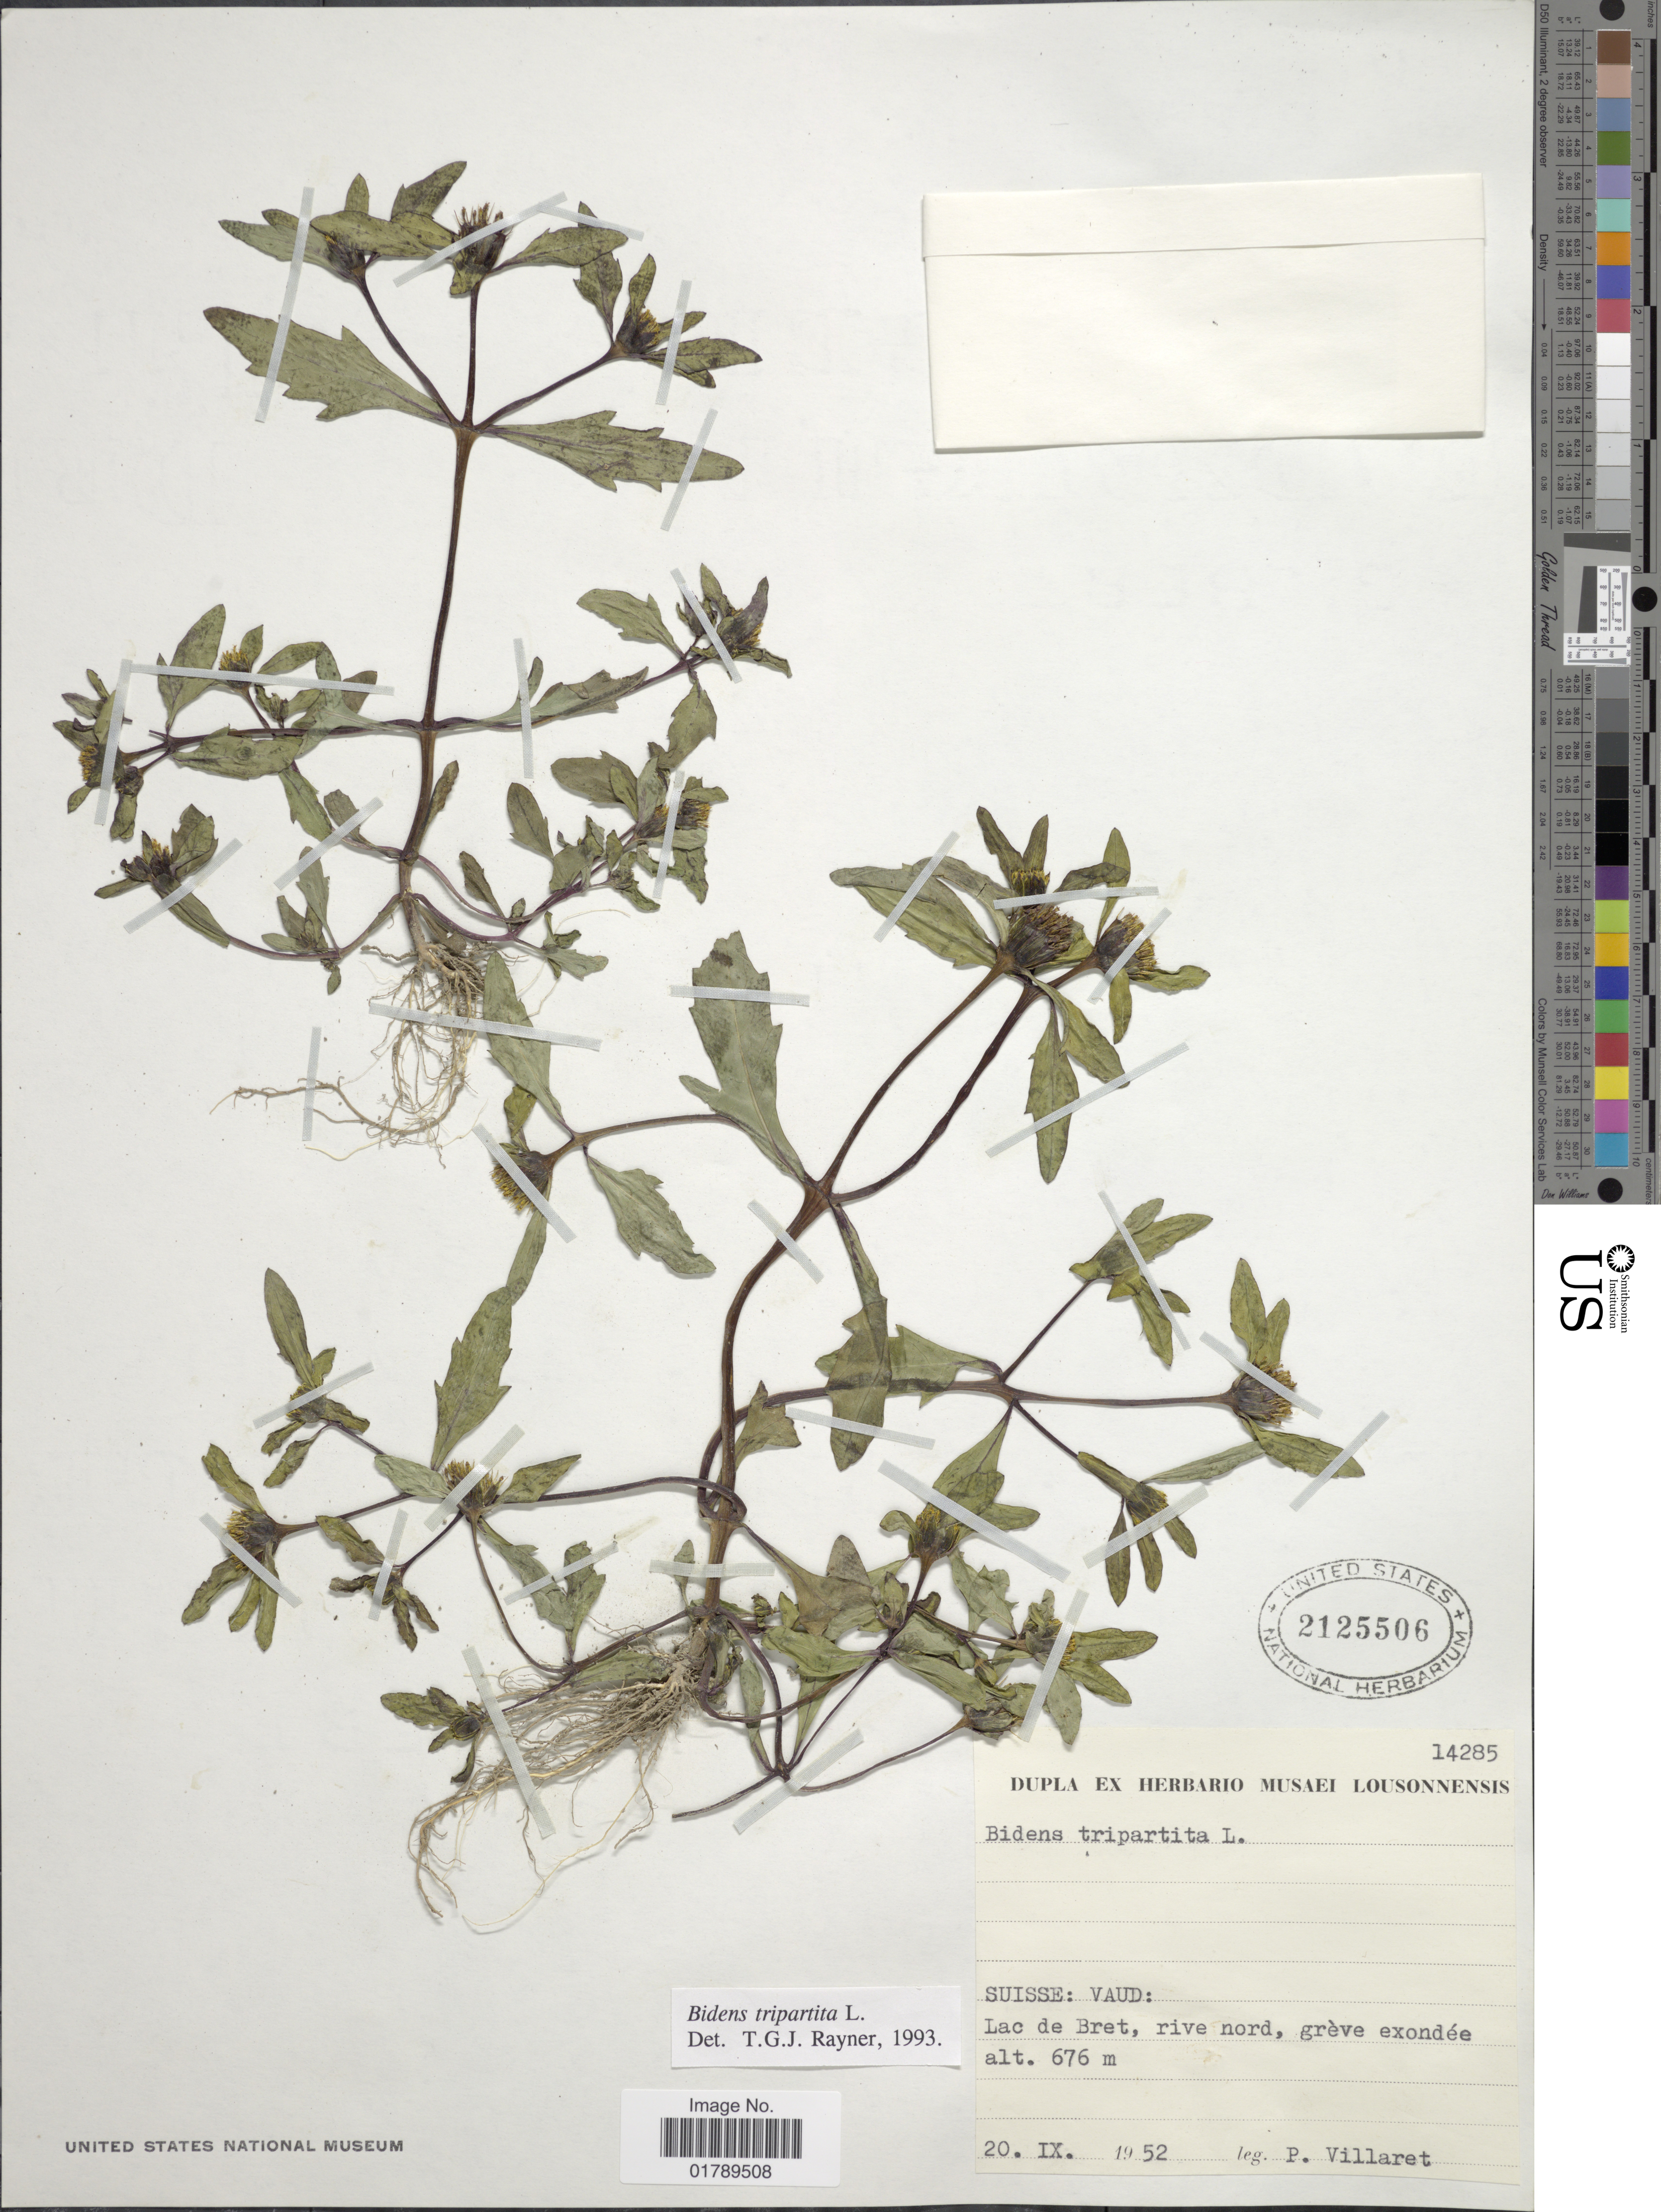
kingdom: Plantae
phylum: Tracheophyta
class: Magnoliopsida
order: Asterales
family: Asteraceae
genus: Bidens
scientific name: Bidens tripartita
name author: L.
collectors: P. Villaret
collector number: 14285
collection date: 1952-09-20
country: Switzerland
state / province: Vaud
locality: Suisse: Vaud. Lac de Bret, rive nord, greve exondee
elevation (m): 676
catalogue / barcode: US 2125506